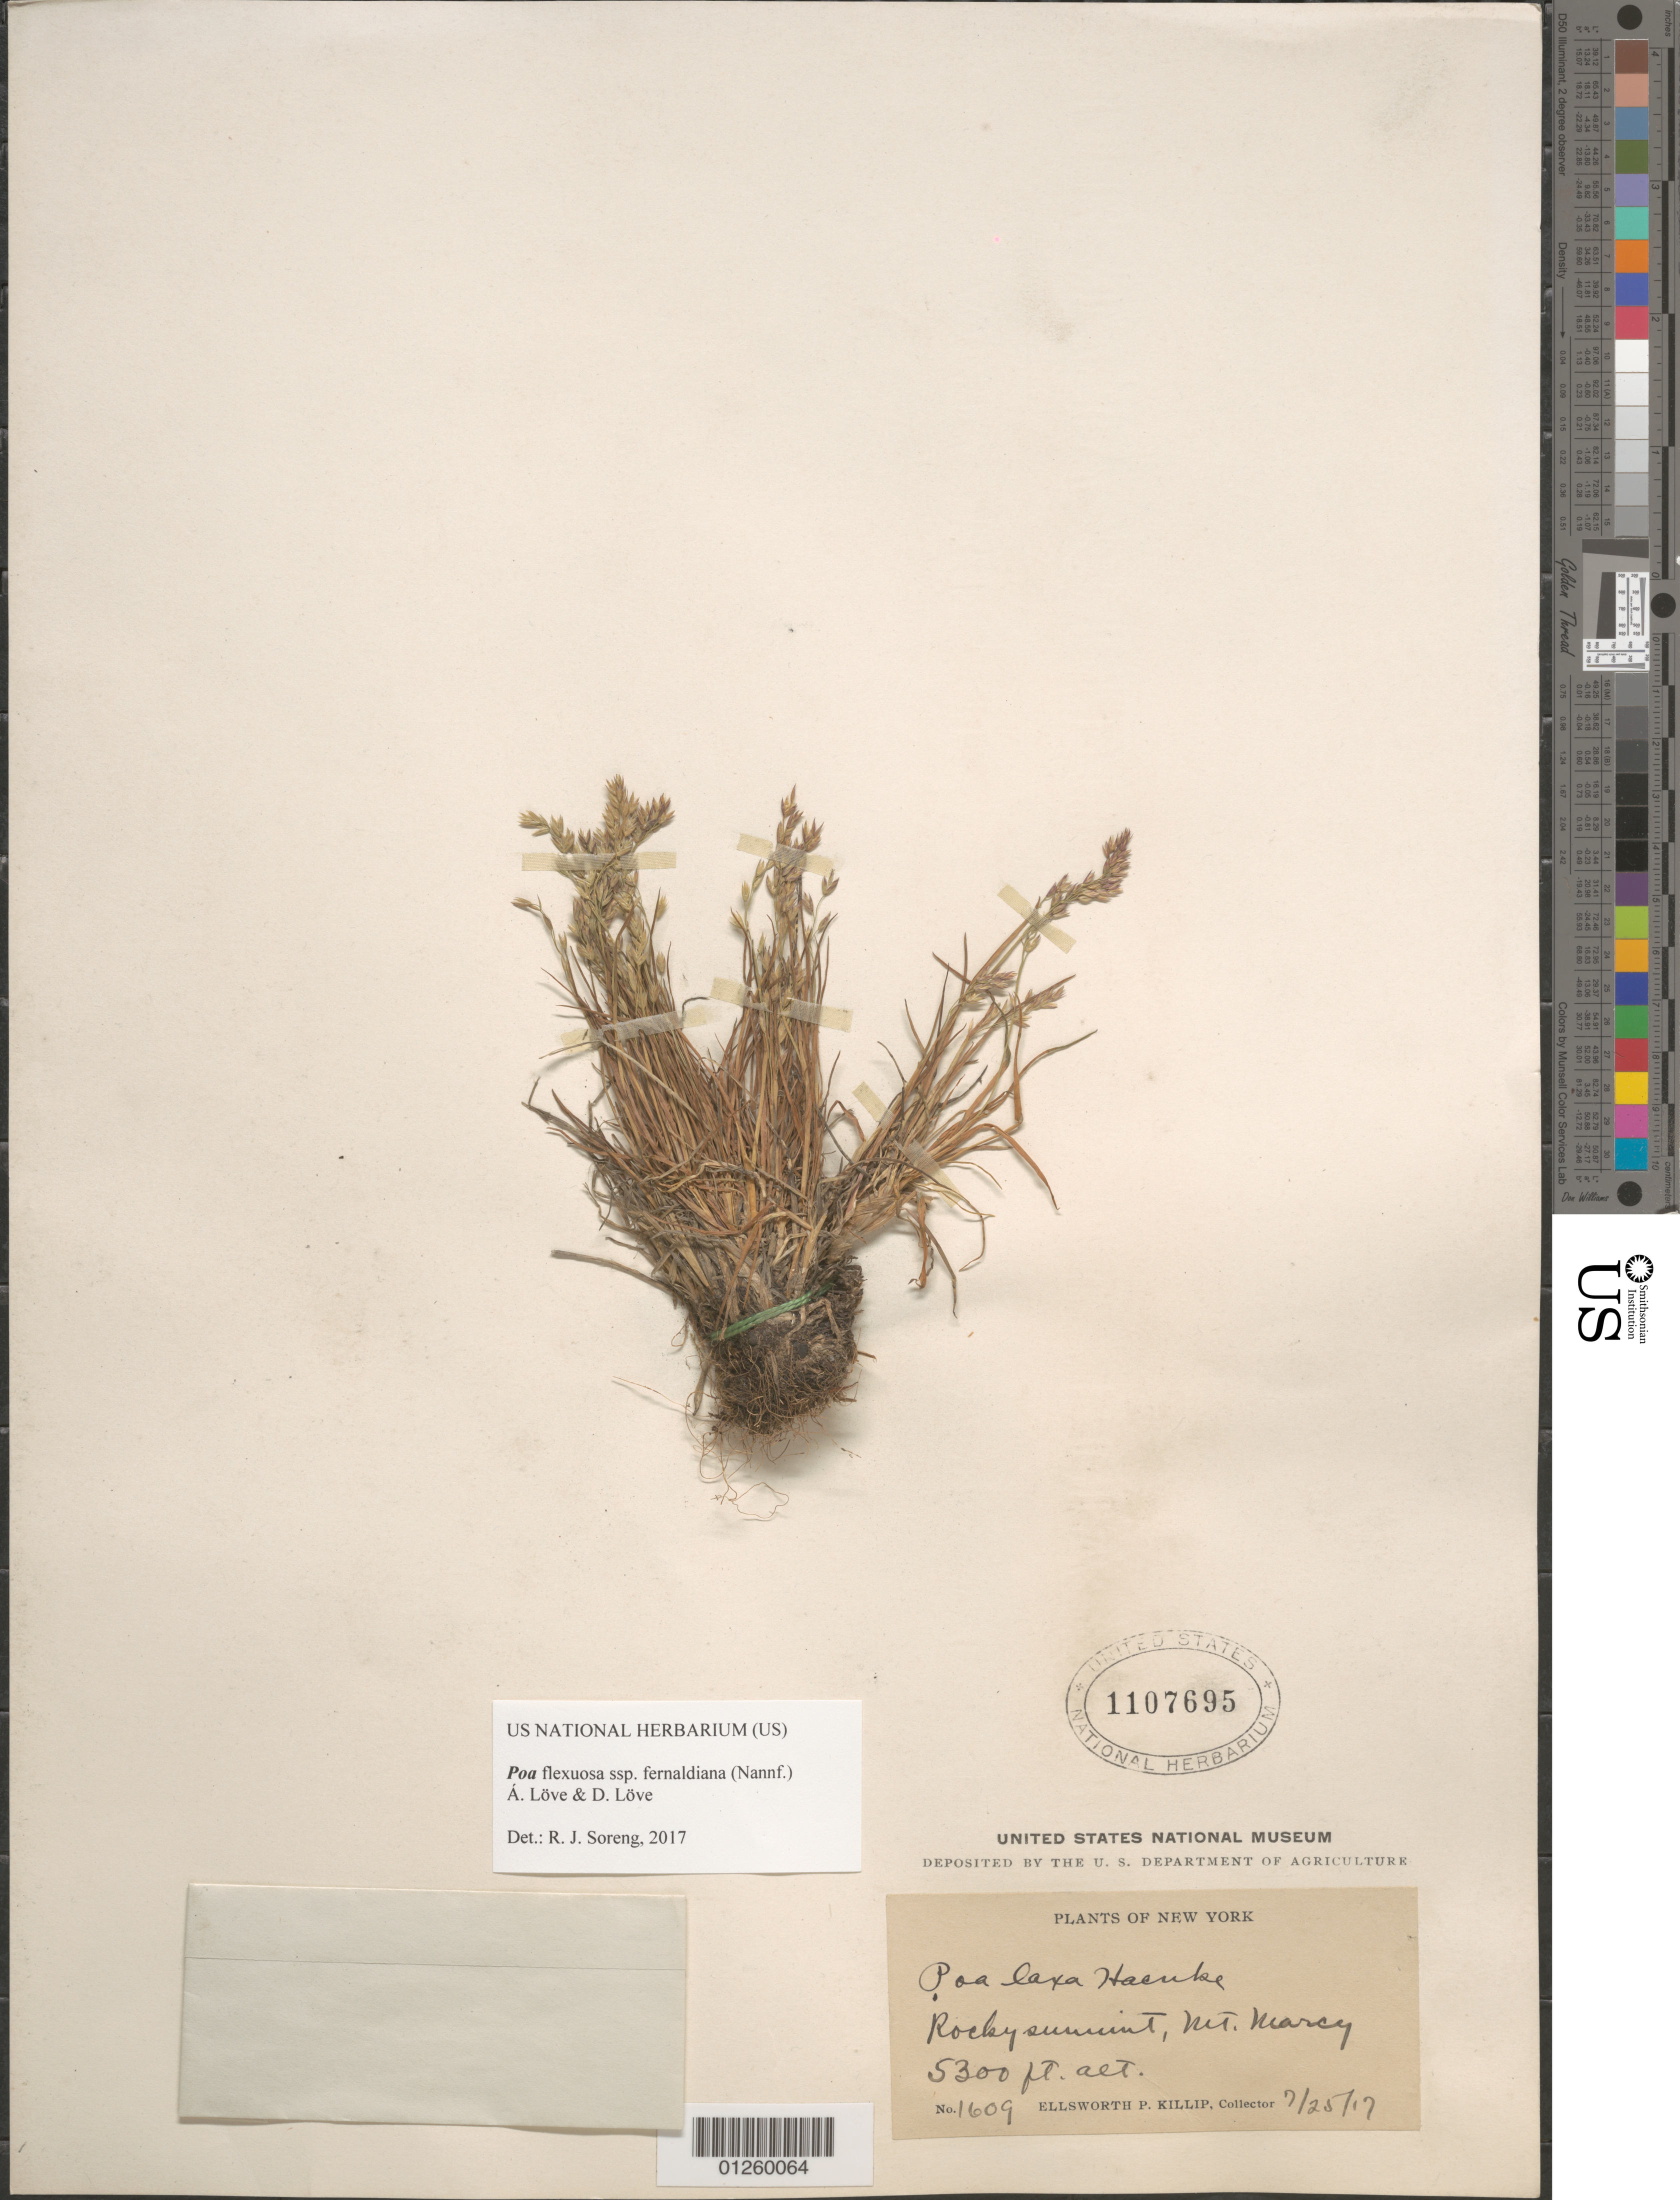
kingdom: Plantae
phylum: Tracheophyta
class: Liliopsida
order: Poales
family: Poaceae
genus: Poa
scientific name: Poa flexuosa Sm. subsp. fernaldiana (Nannf.) Á. Löve & D. Löve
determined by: Soreng, Robert J., Research Associate (BOT), Smithsonian Institution - National Museum of Natural History (UNITED STATES)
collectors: E. P. Killip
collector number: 1609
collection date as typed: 7/25/17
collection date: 1917-07-25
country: United States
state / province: New York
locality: Rocky summit, Mt. Marcy.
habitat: Rocky summit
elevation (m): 1615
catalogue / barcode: US 1107695